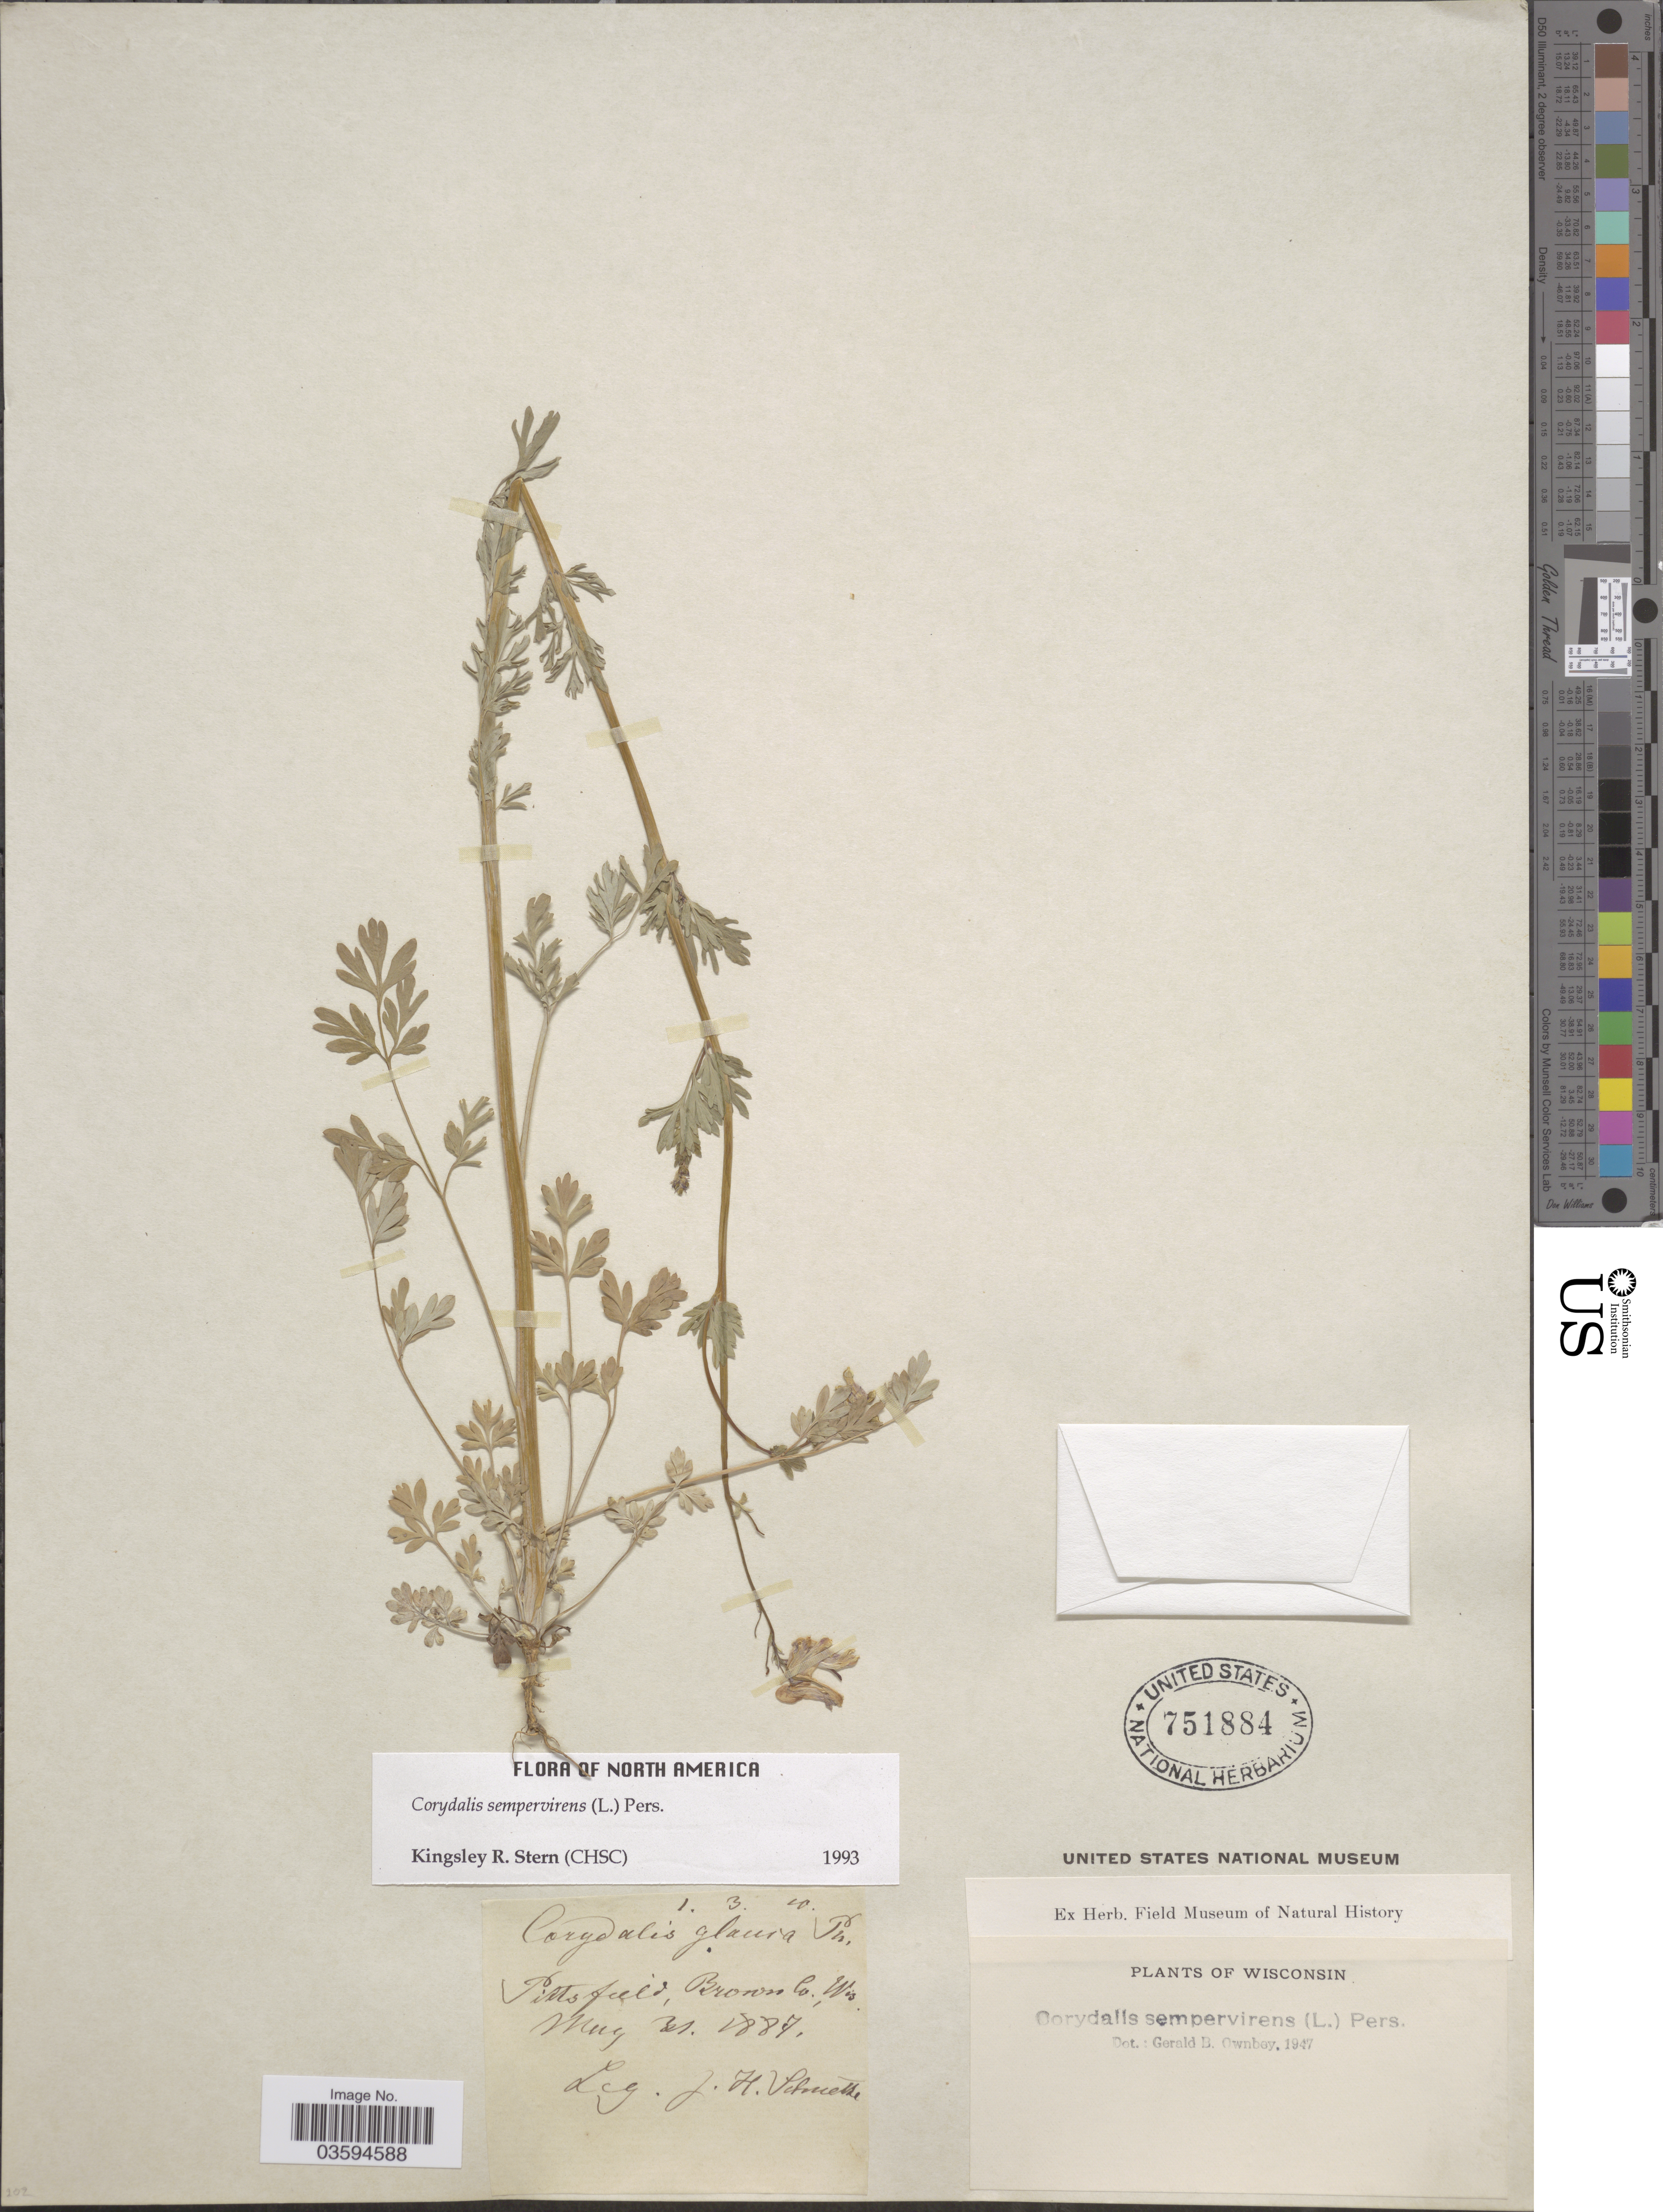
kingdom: Plantae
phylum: Tracheophyta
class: Magnoliopsida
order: Ranunculales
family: Papaveraceae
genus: Capnoides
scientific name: Capnoides sempervirens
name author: (L.) Borkh.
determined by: Strong, M. T., (US), Smithsonian Institution - National Museum of Natural History (UNITED STATES)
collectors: J. H. Schuette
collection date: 1887-05-31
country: United States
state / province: Wisconsin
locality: Pittsfield, Brown Co.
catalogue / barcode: US 751884